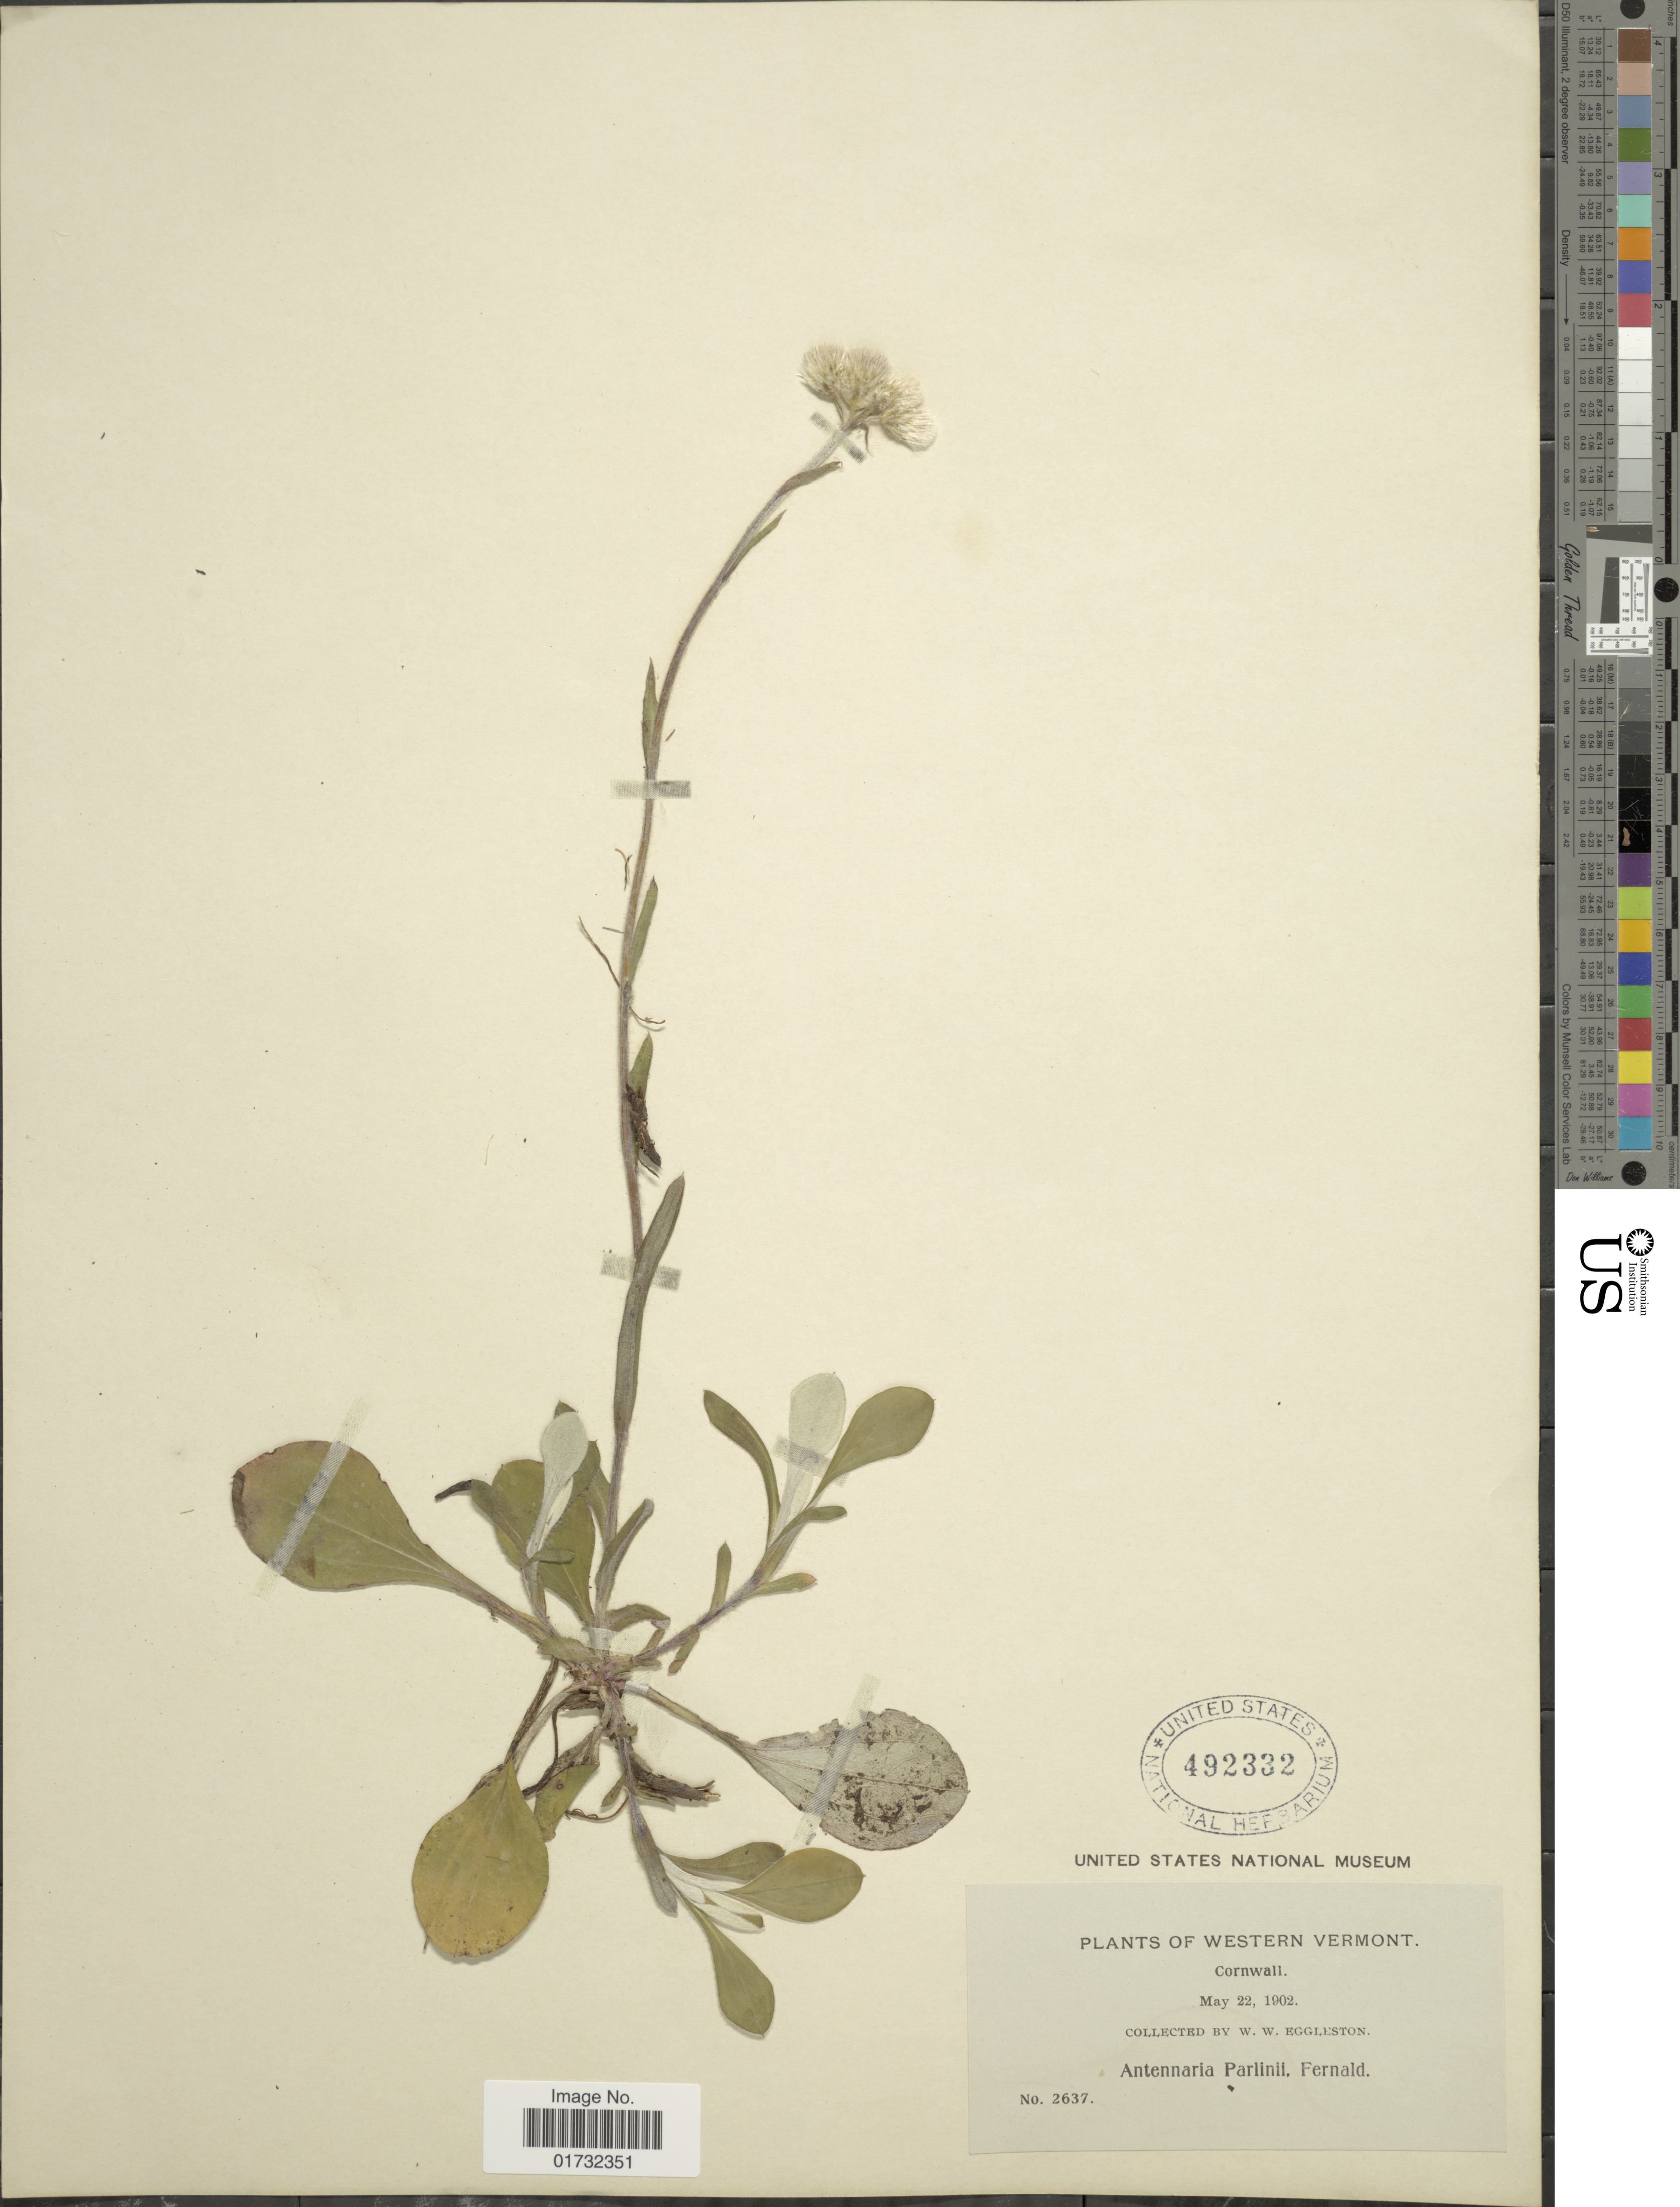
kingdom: Plantae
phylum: Tracheophyta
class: Magnoliopsida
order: Asterales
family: Asteraceae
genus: Antennaria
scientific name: Antennaria parlinii subsp. parlinii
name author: Fernald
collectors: W. W. Eggleston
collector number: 2637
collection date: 1902-05-22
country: United States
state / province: Vermont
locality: Western Vermont. Cornwall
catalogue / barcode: US 492332